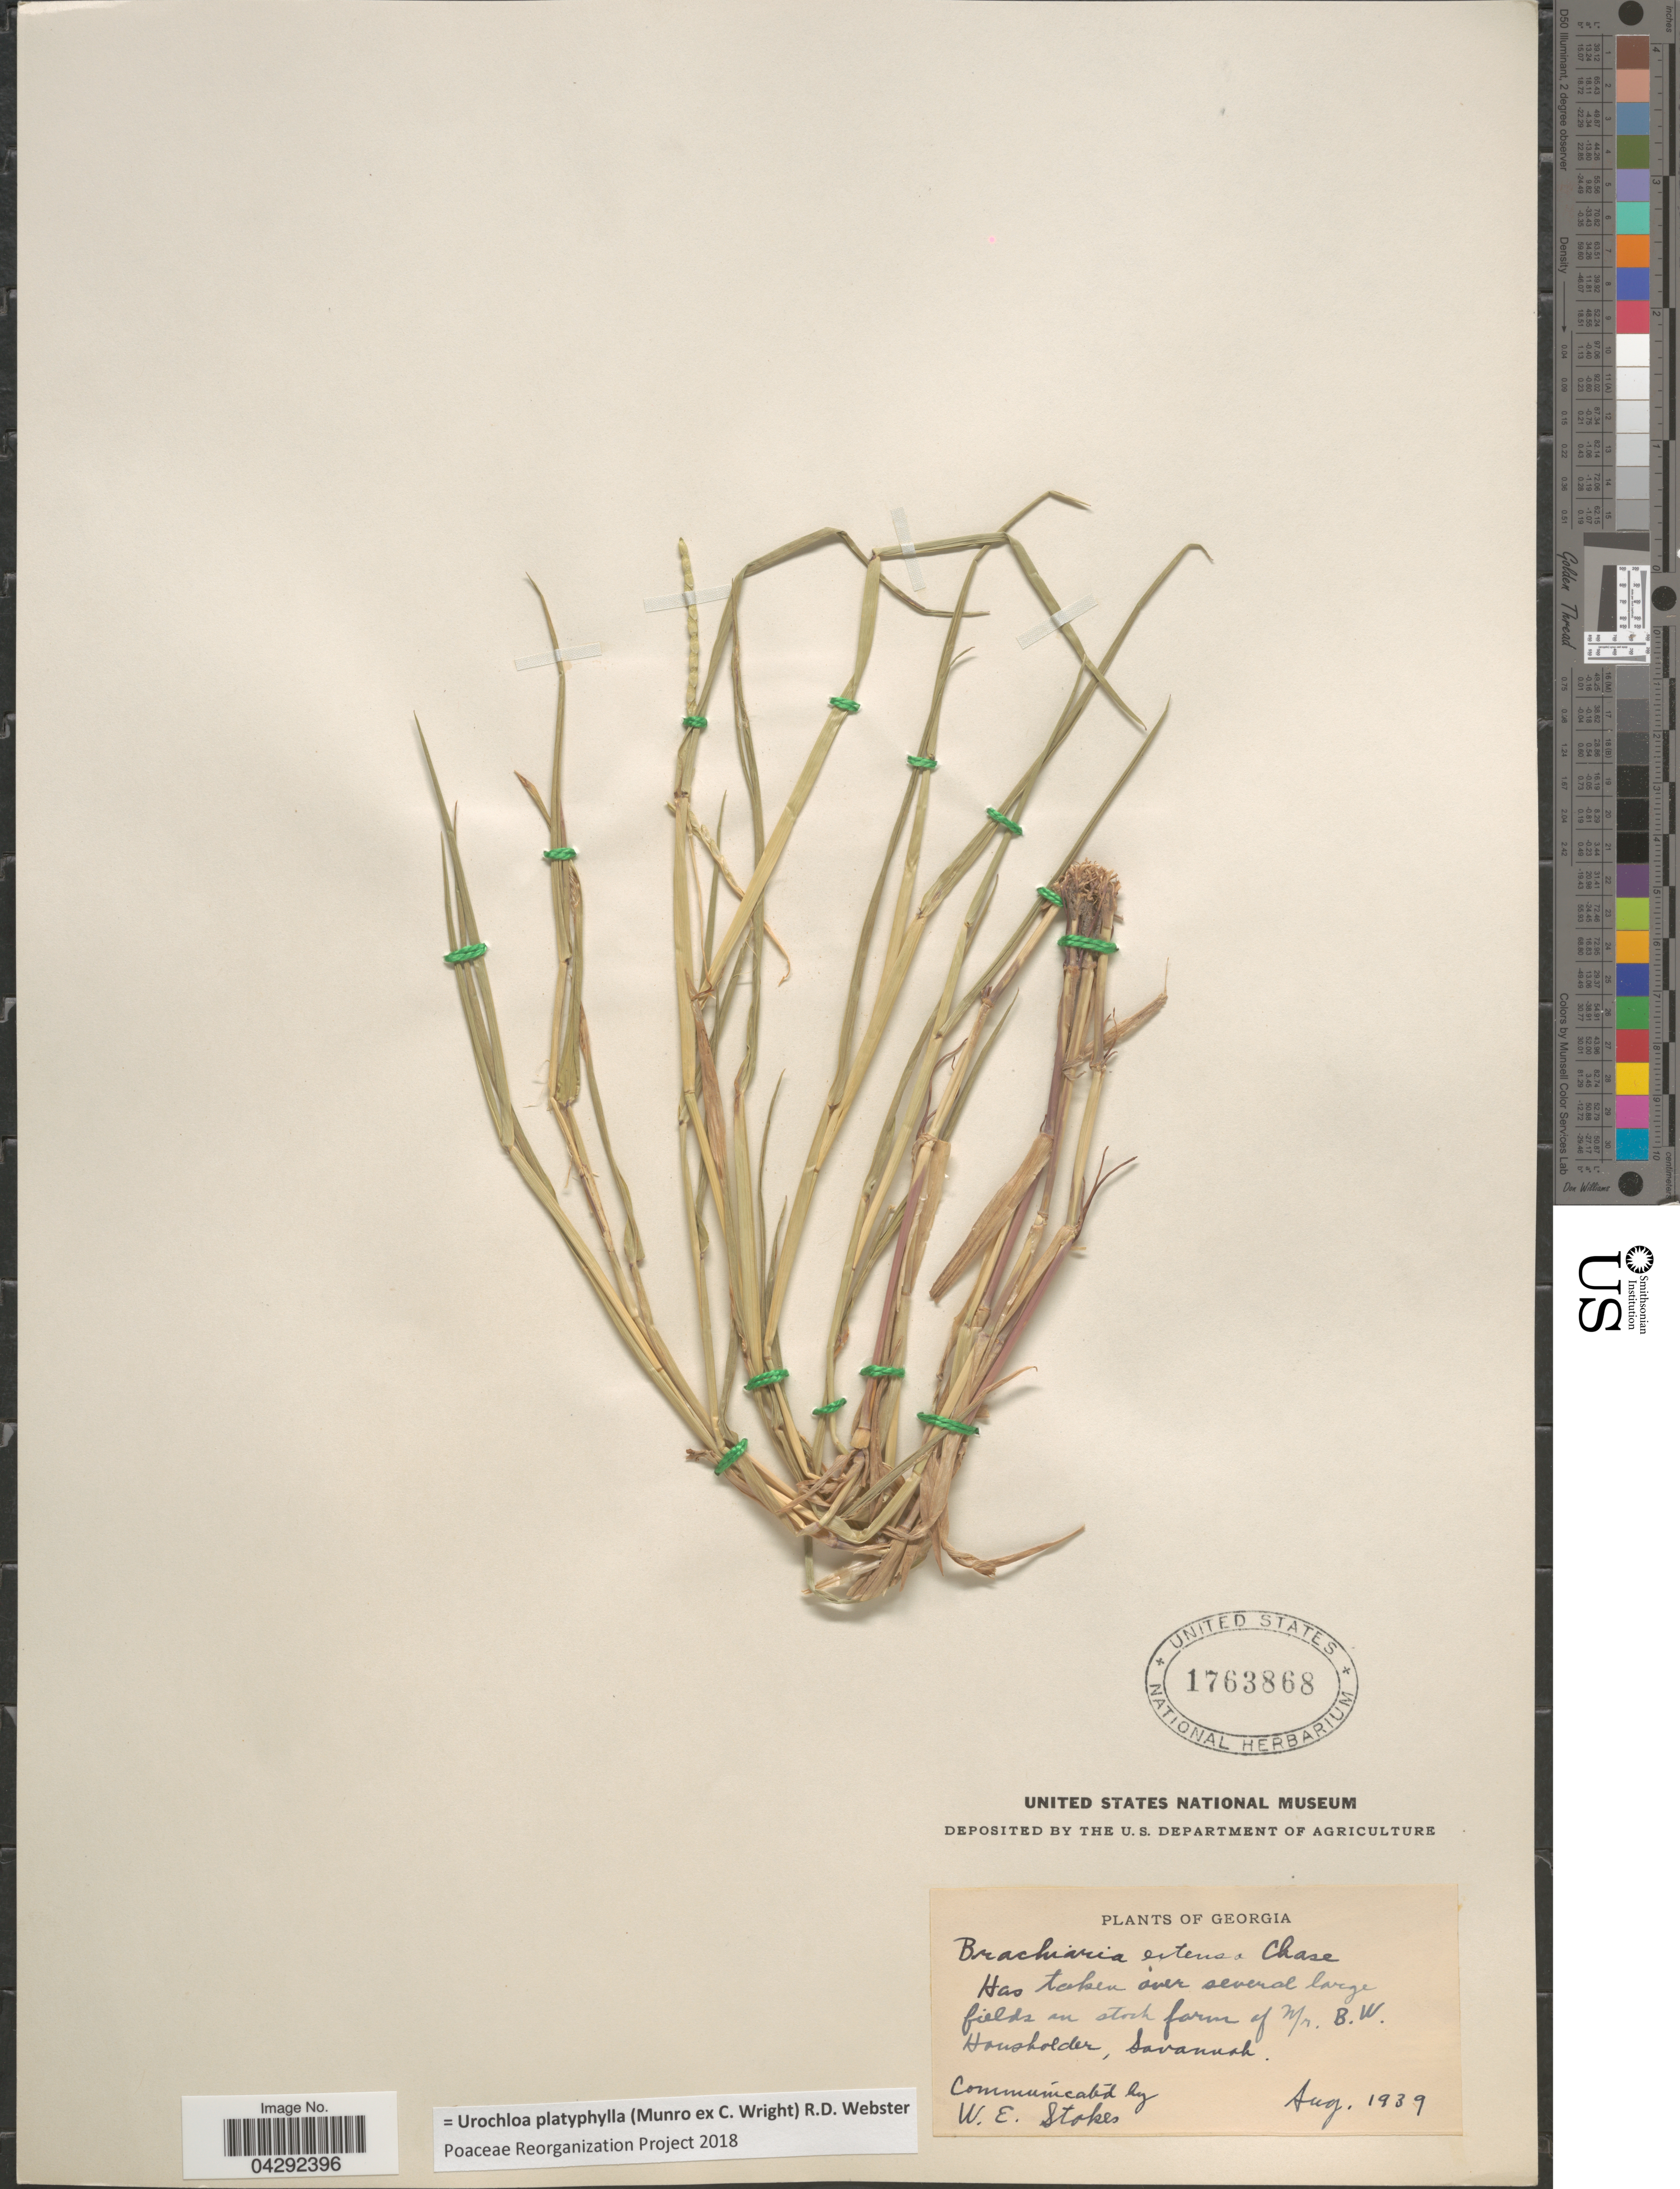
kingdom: Plantae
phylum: Tracheophyta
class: Liliopsida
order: Poales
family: Poaceae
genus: Urochloa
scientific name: Urochloa platyphylla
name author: (Munro ex C. Wright) R.D. Webster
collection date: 1939-08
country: United States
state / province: Georgia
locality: Fields on stock farm of Mr. B.W. Housholder, Savannah.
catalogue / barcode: US 1763868